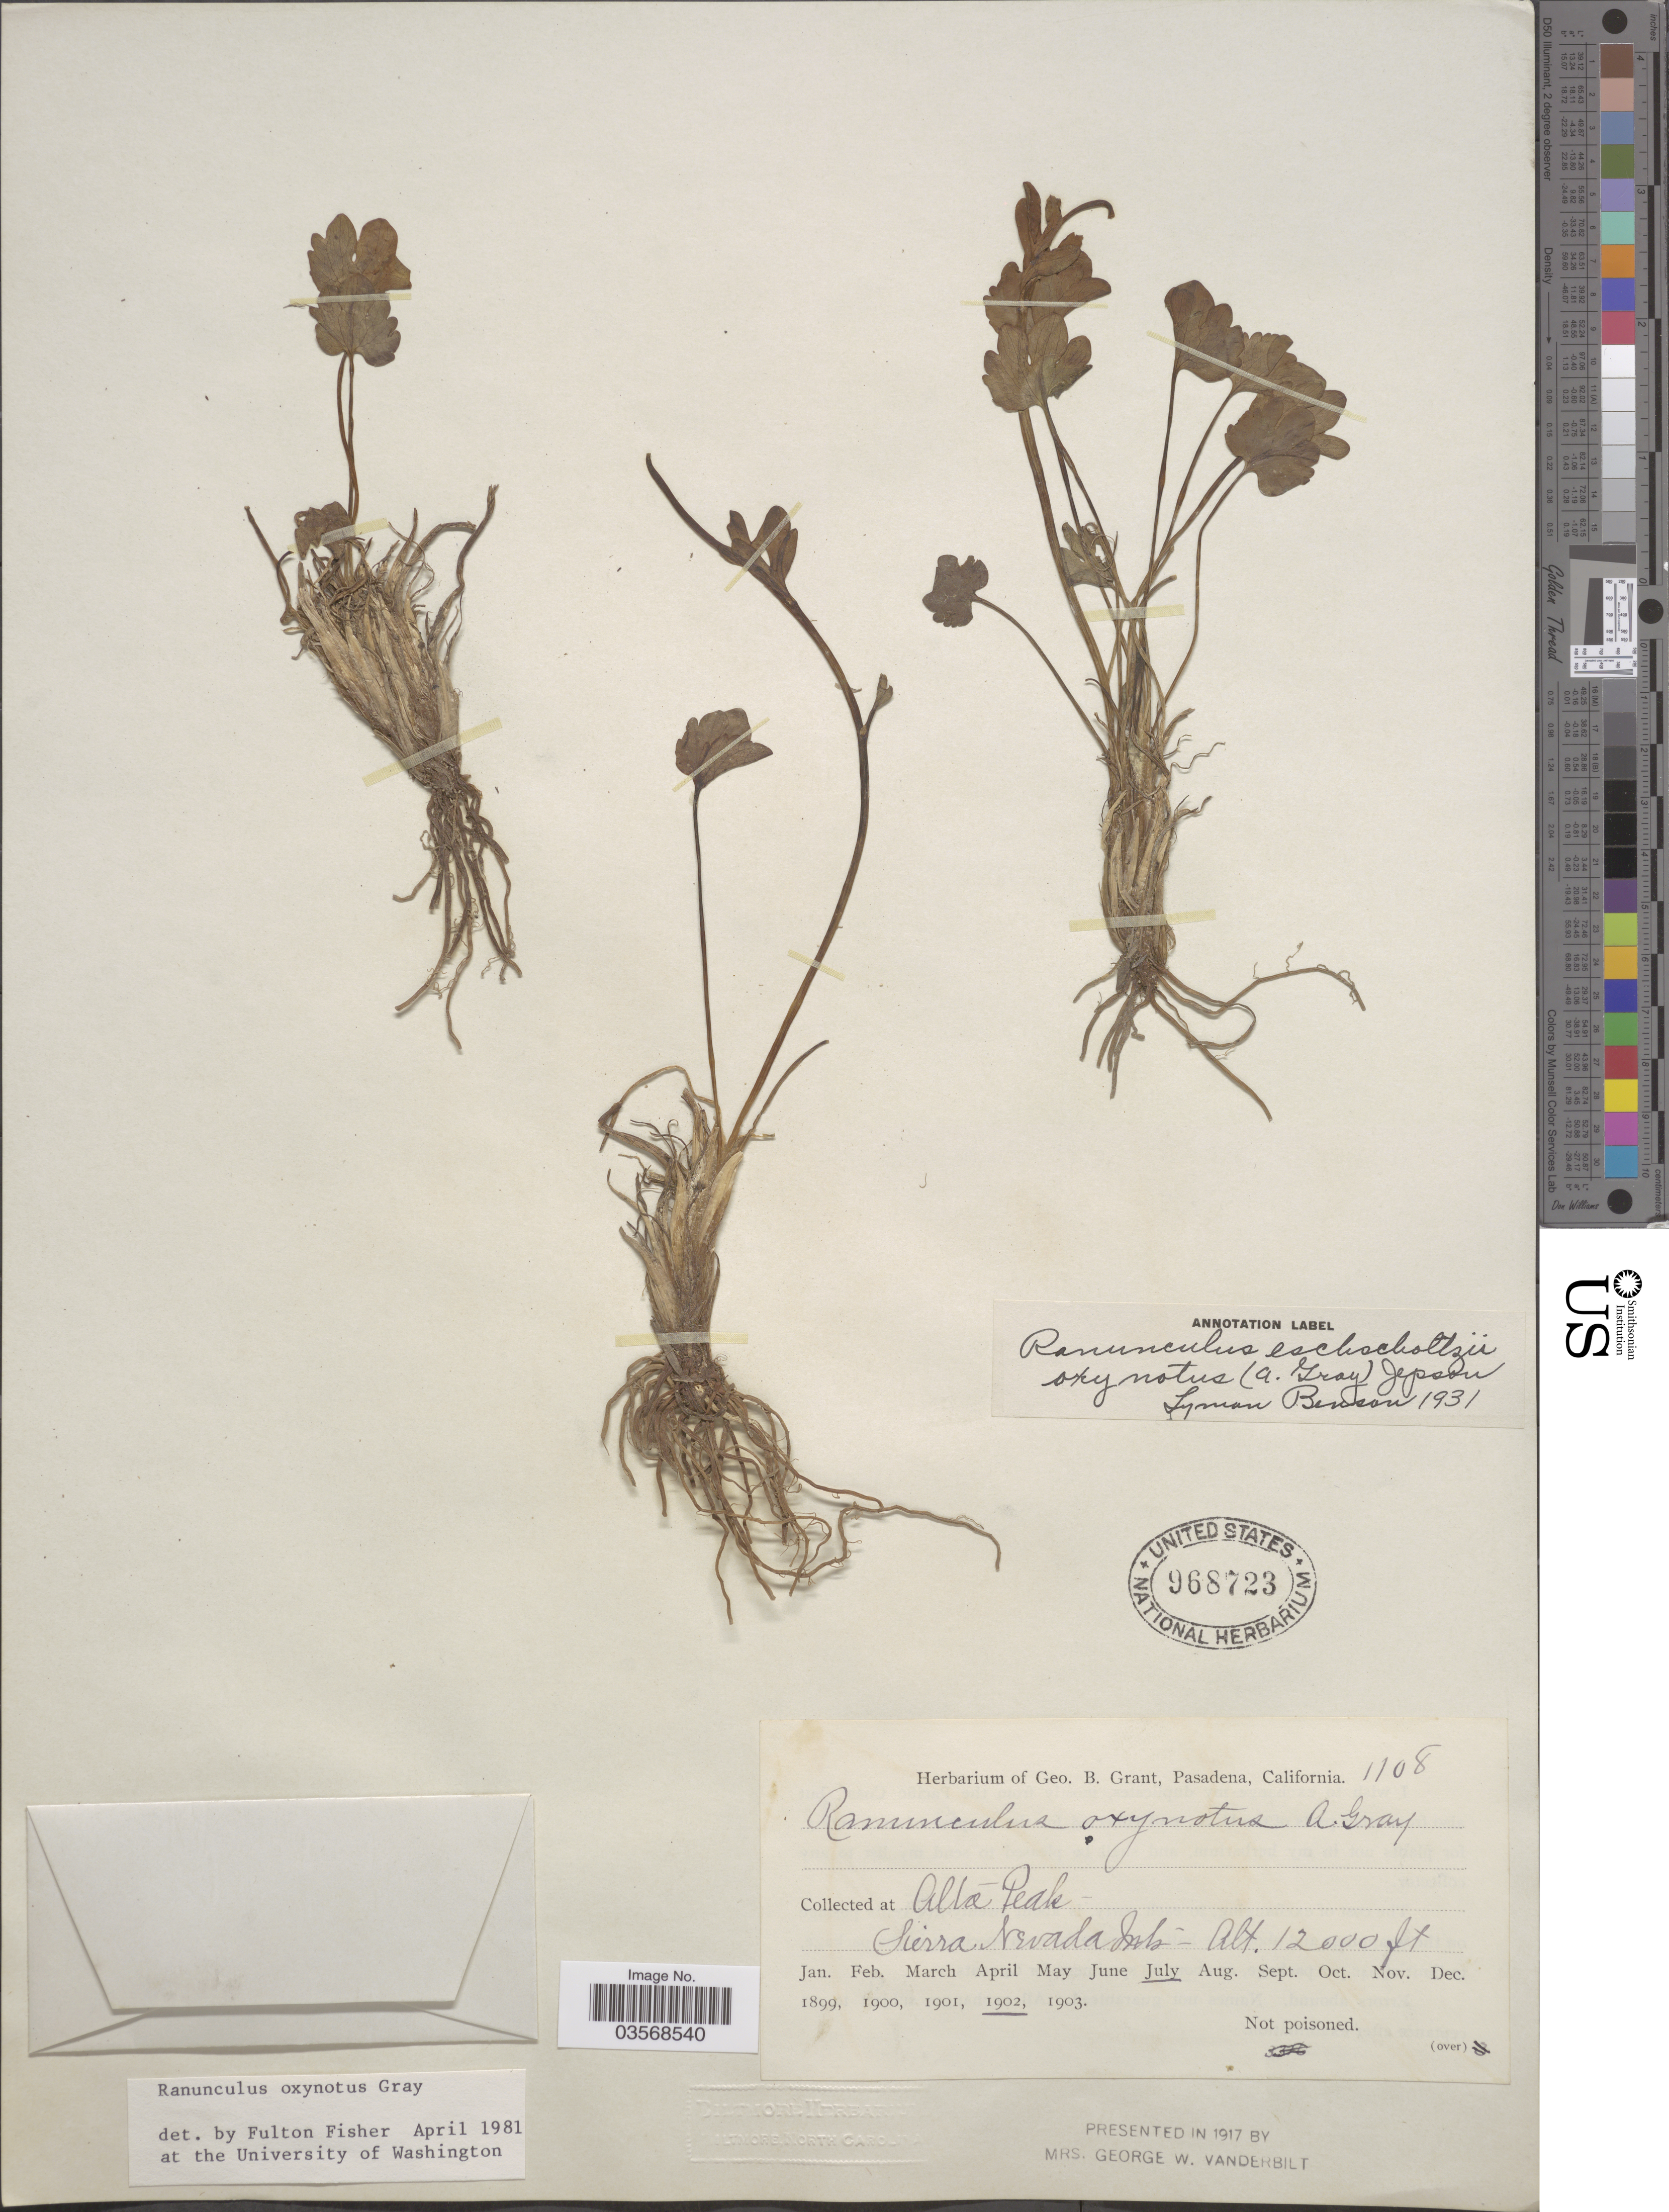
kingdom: Plantae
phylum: Tracheophyta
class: Magnoliopsida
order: Ranunculales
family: Ranunculaceae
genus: Ranunculus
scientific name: Ranunculus oxynotus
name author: A. Gray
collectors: ex herb. Geo. B. Grant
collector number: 1108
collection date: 1902-07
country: United States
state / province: California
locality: Alta Peak. Sierra Nevada Mts.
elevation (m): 3658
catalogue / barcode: US 968723